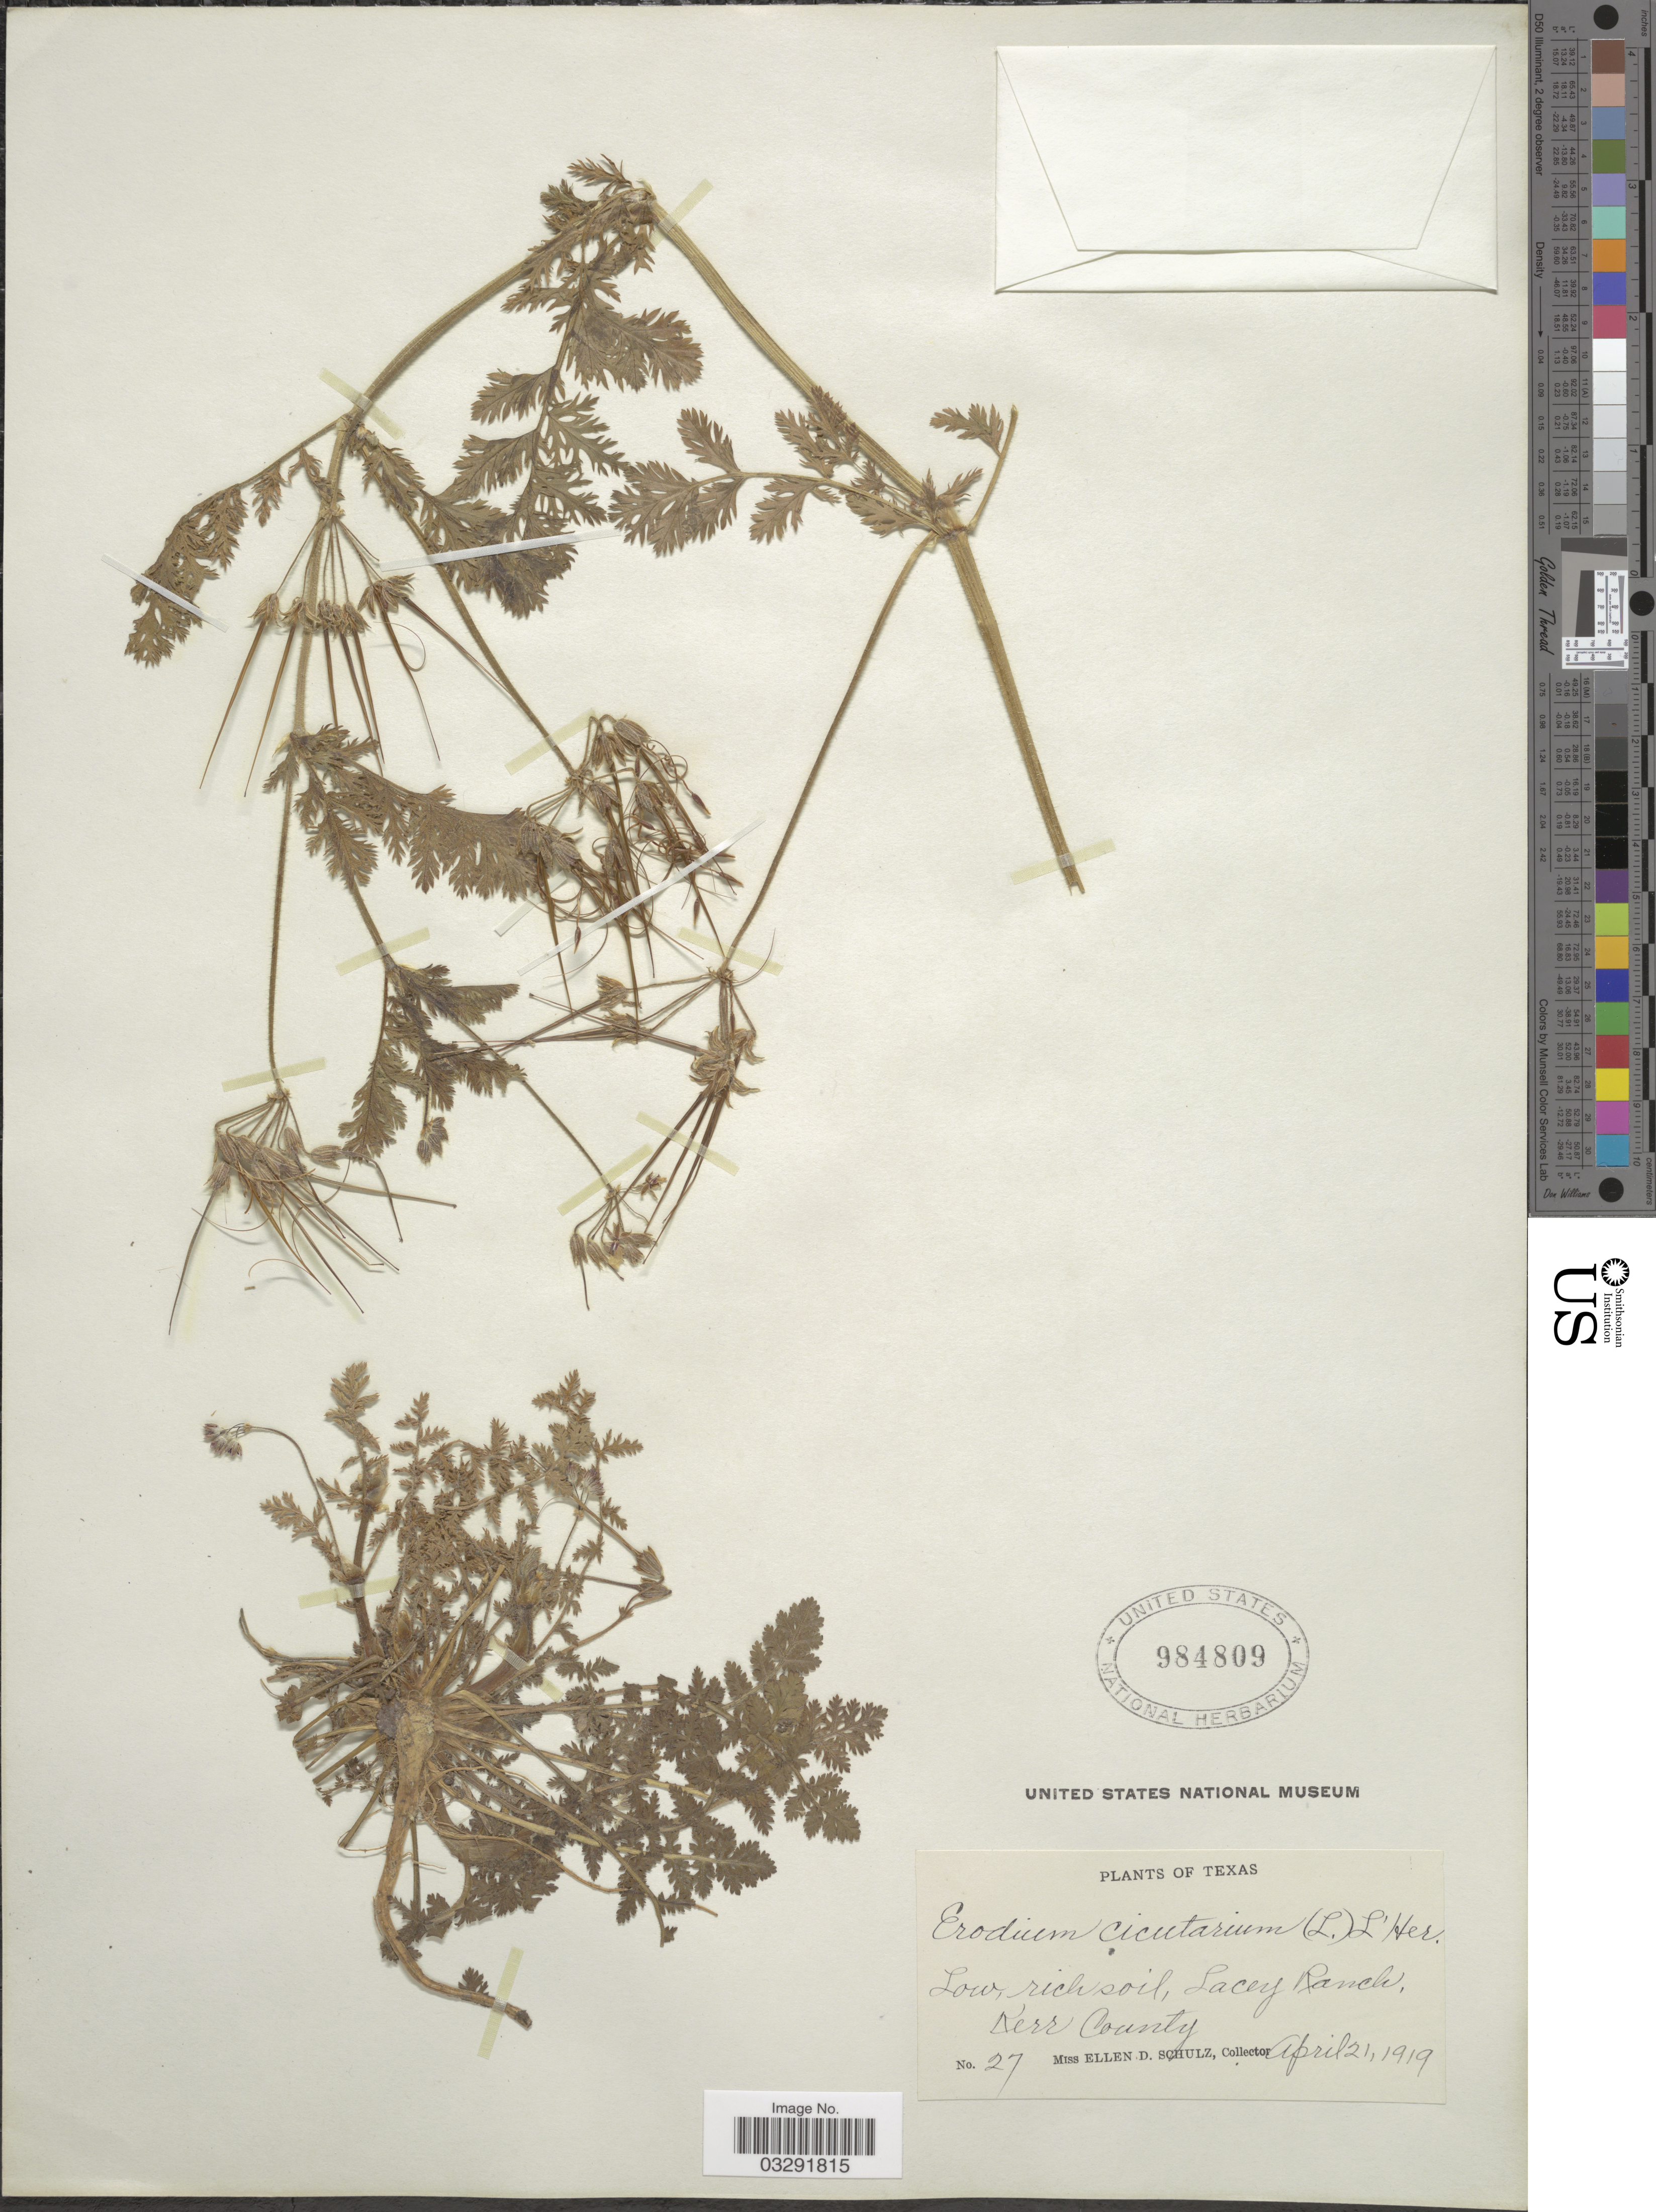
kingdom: Plantae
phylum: Tracheophyta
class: Magnoliopsida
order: Geraniales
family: Geraniaceae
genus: Erodium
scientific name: Erodium cicutarium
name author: (L.) L'Hér.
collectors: E. D. Schulz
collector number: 27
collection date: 1919-04-21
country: United States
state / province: Texas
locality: Lacey Ranch, Kerry County.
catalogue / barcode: US 984809